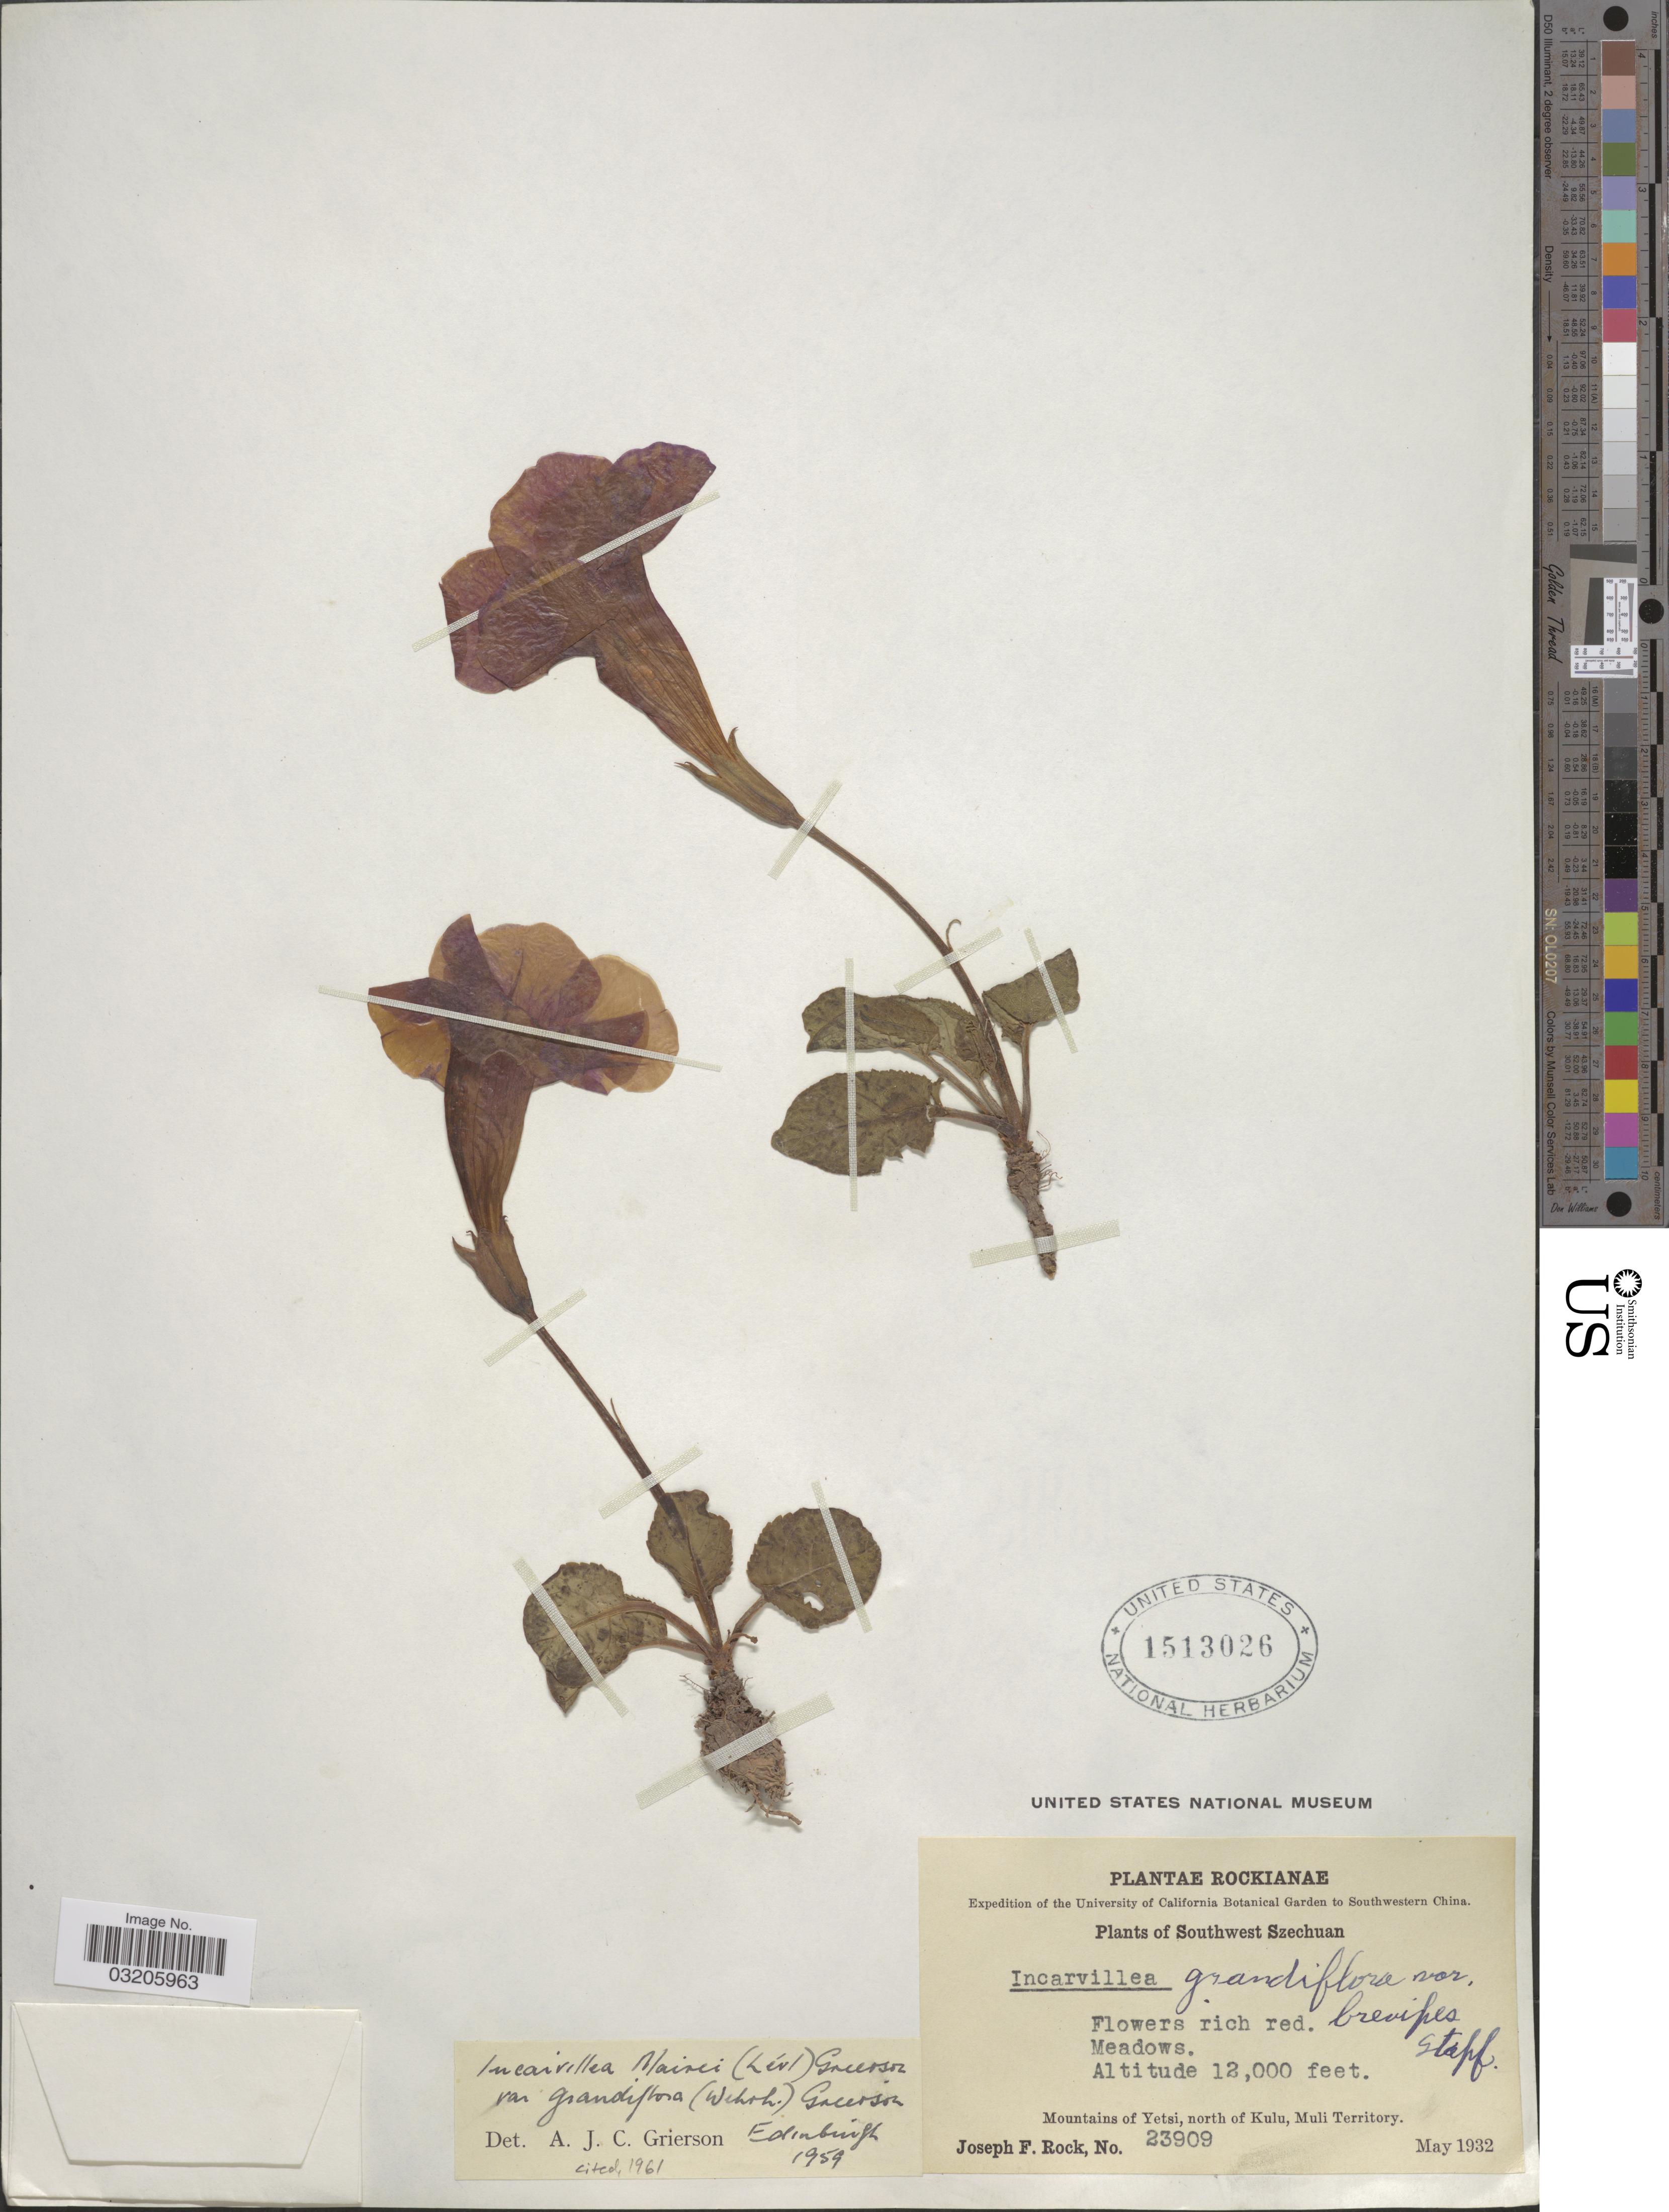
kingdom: Plantae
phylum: Tracheophyta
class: Magnoliopsida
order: Lamiales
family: Bignoniaceae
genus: Incarvillea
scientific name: Incarvillea mairei var. grandiflora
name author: (Wehrh.) Grierson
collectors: J. F. Rock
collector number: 23909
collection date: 1932-05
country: China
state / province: Sichuan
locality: Southwestern China. Southwest Szechuan. Meadows. Mountains of Yetsi, north of Kulu, Muli Territory.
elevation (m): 3658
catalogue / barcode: US 1513026